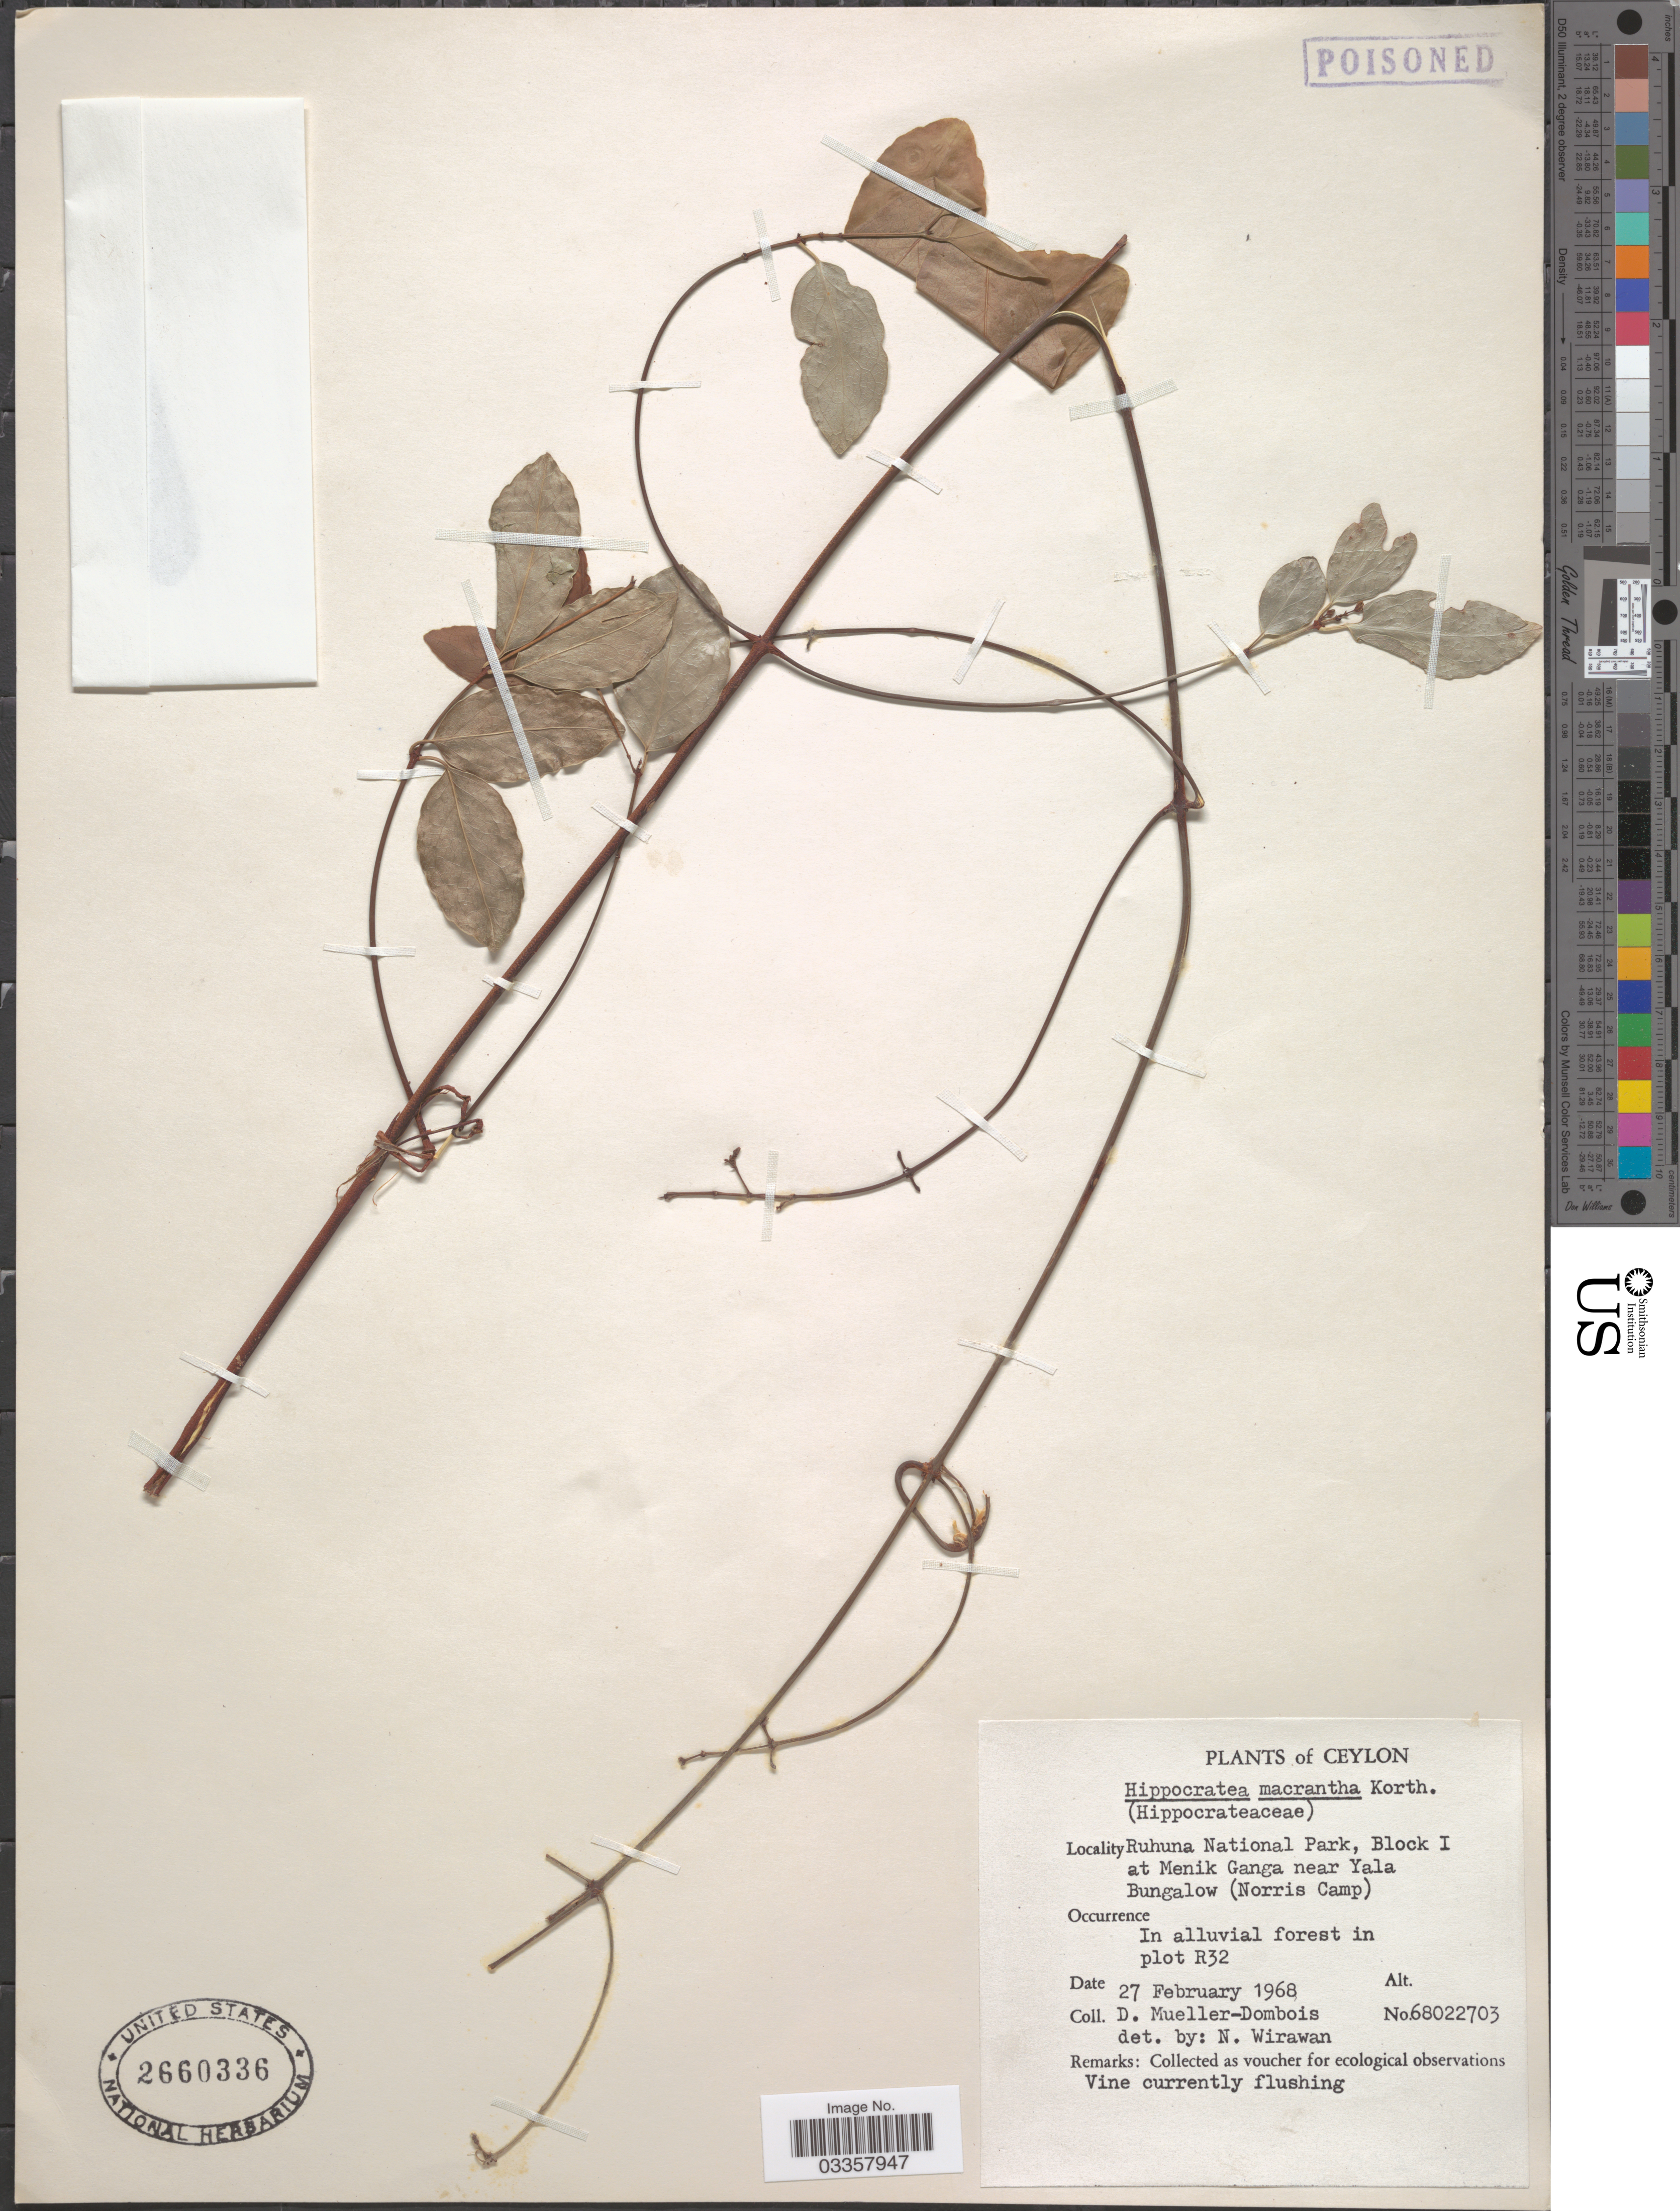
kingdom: Plantae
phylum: Tracheophyta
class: Magnoliopsida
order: Celastrales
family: Celastraceae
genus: Loeseneriella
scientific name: Loeseneriella macrantha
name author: (Korth.) A.C. Sm.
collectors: D. Mueller-Dombois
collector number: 68022703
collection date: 1968-02-27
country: Sri Lanka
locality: Ceylon. Ruhuna National Park, Block I at Menik Ganga near Yala Bungalow (Norris Camp). In alluvial forest in plot R32.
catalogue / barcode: US 2660336